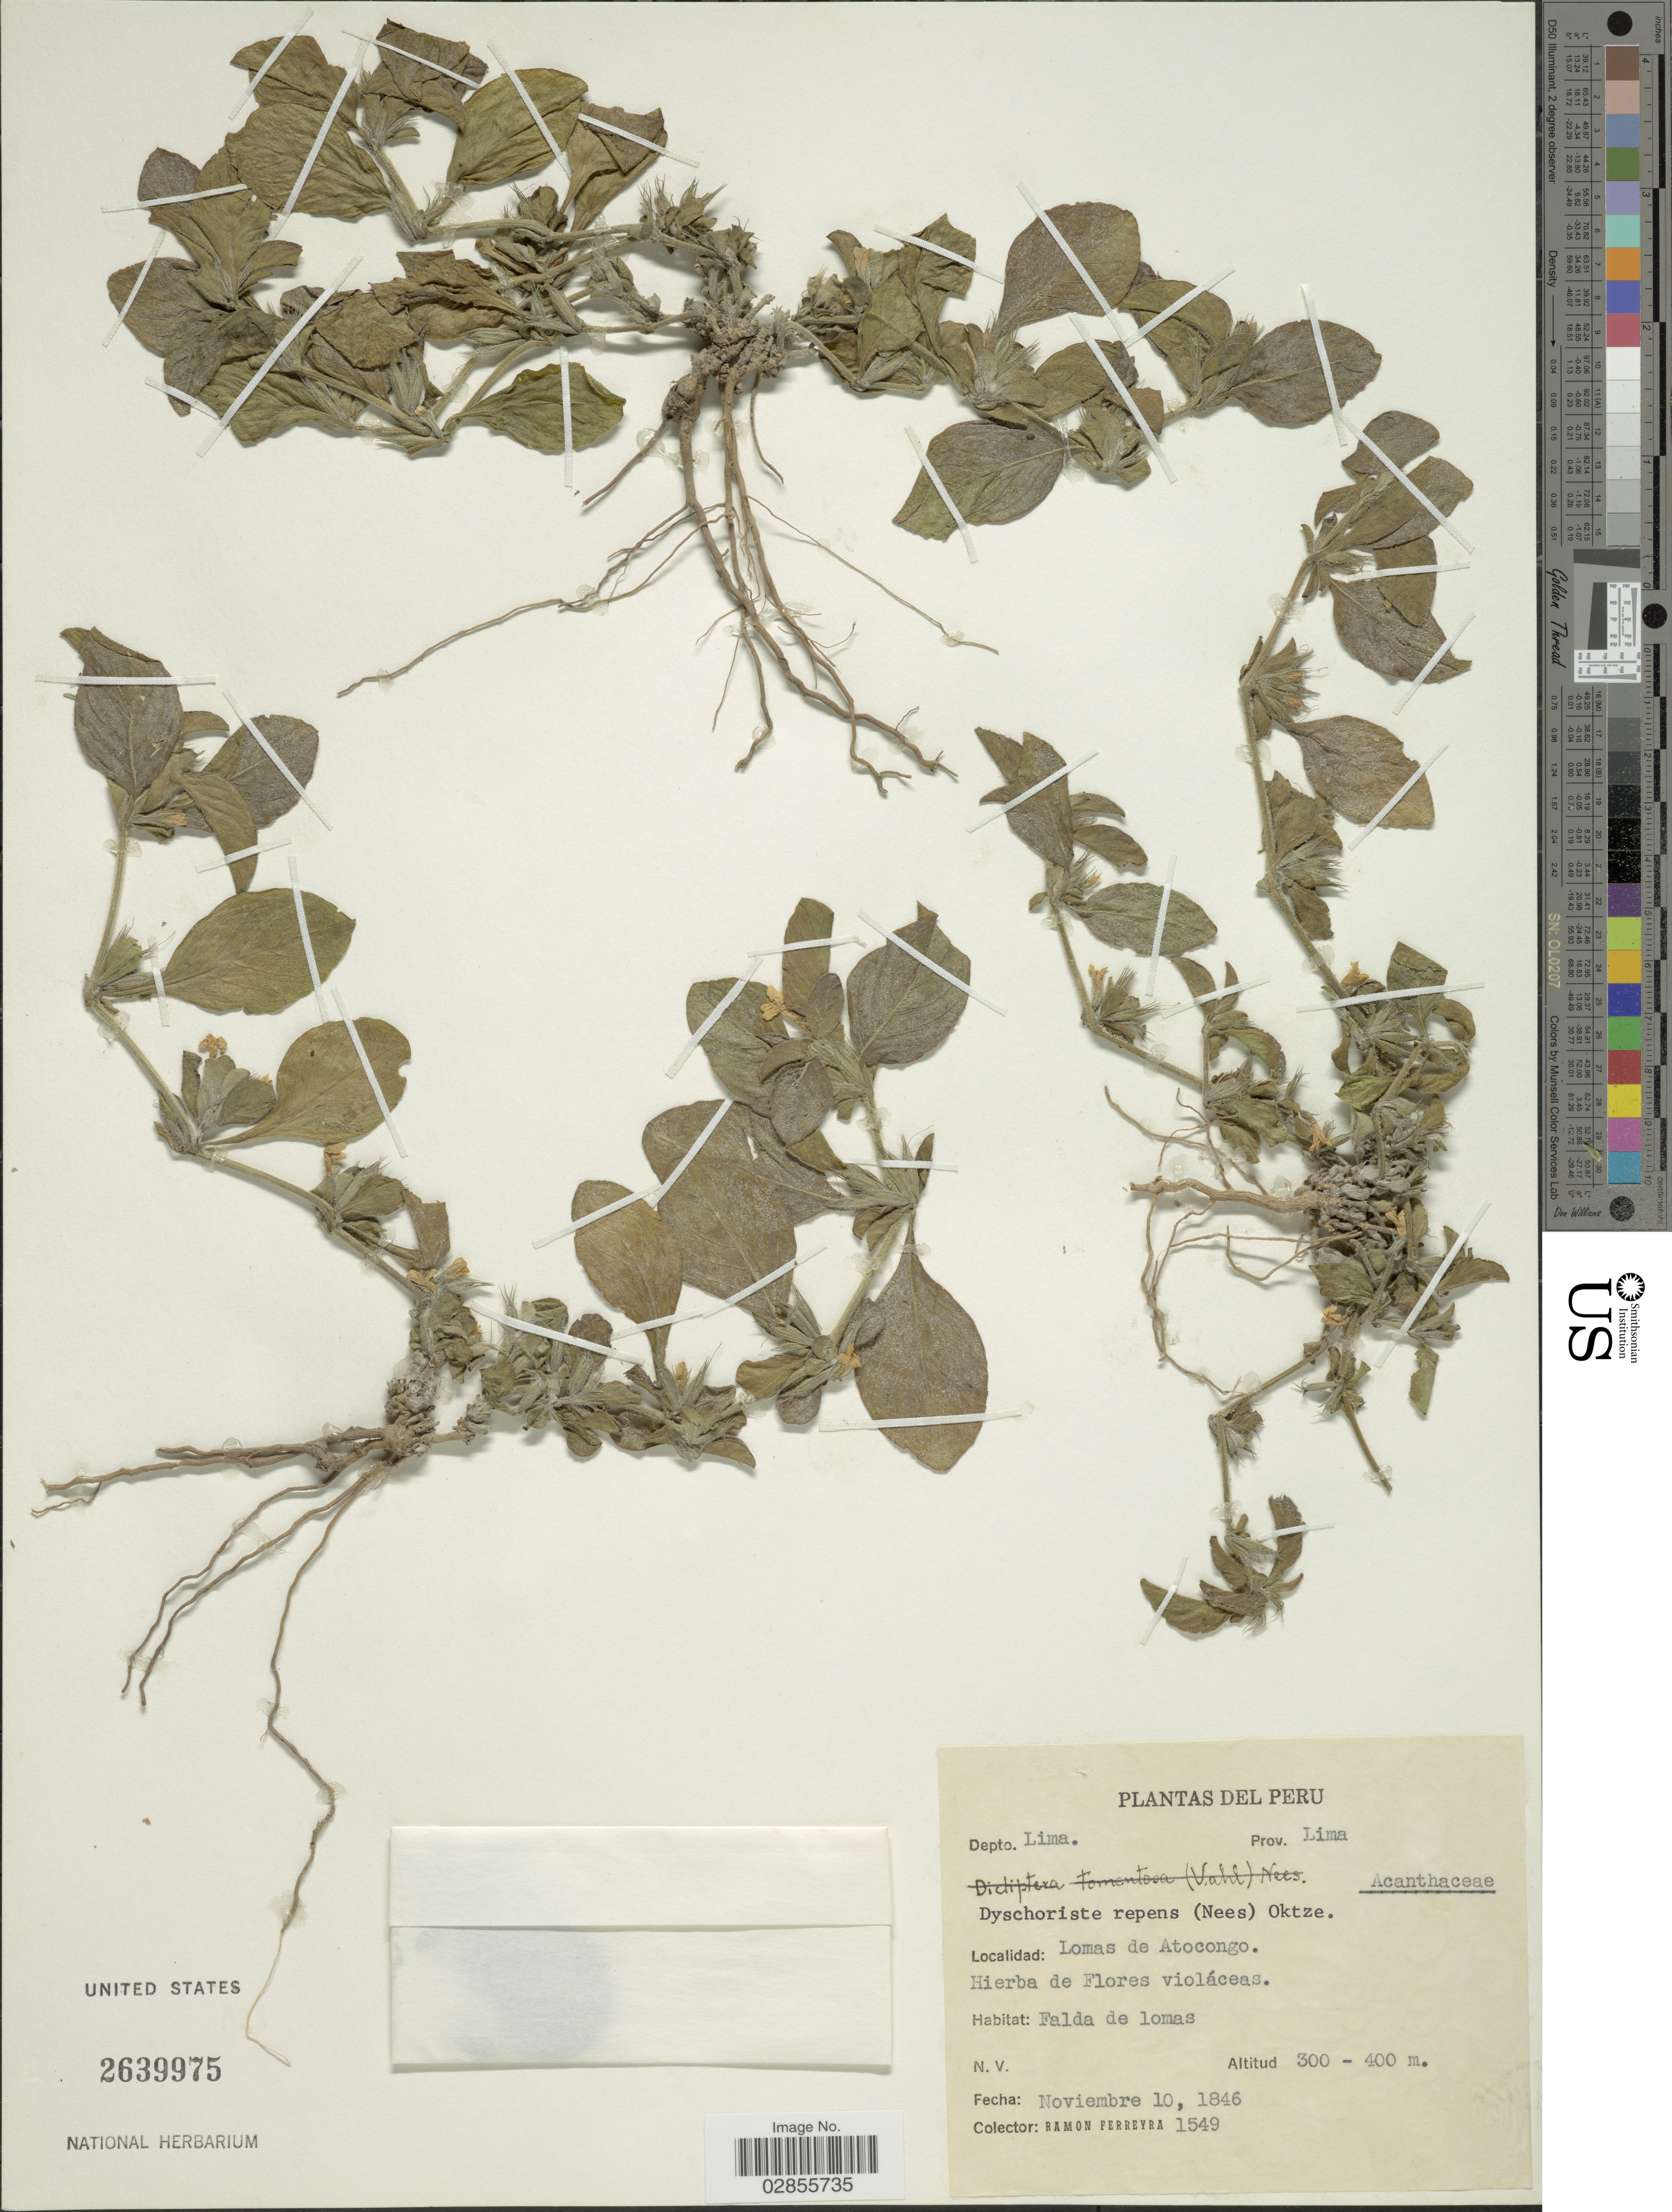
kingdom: Plantae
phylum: Tracheophyta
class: Magnoliopsida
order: Lamiales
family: Acanthaceae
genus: Dyschoriste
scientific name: Dyschoriste repens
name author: (Nees) Kuntze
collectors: R. A. Ferreyra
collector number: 1549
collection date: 1846-11-10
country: Peru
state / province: Lima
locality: Depto. Lima. Prov. Lima. Lomas de Atocongo.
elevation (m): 300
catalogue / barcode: US 2639975